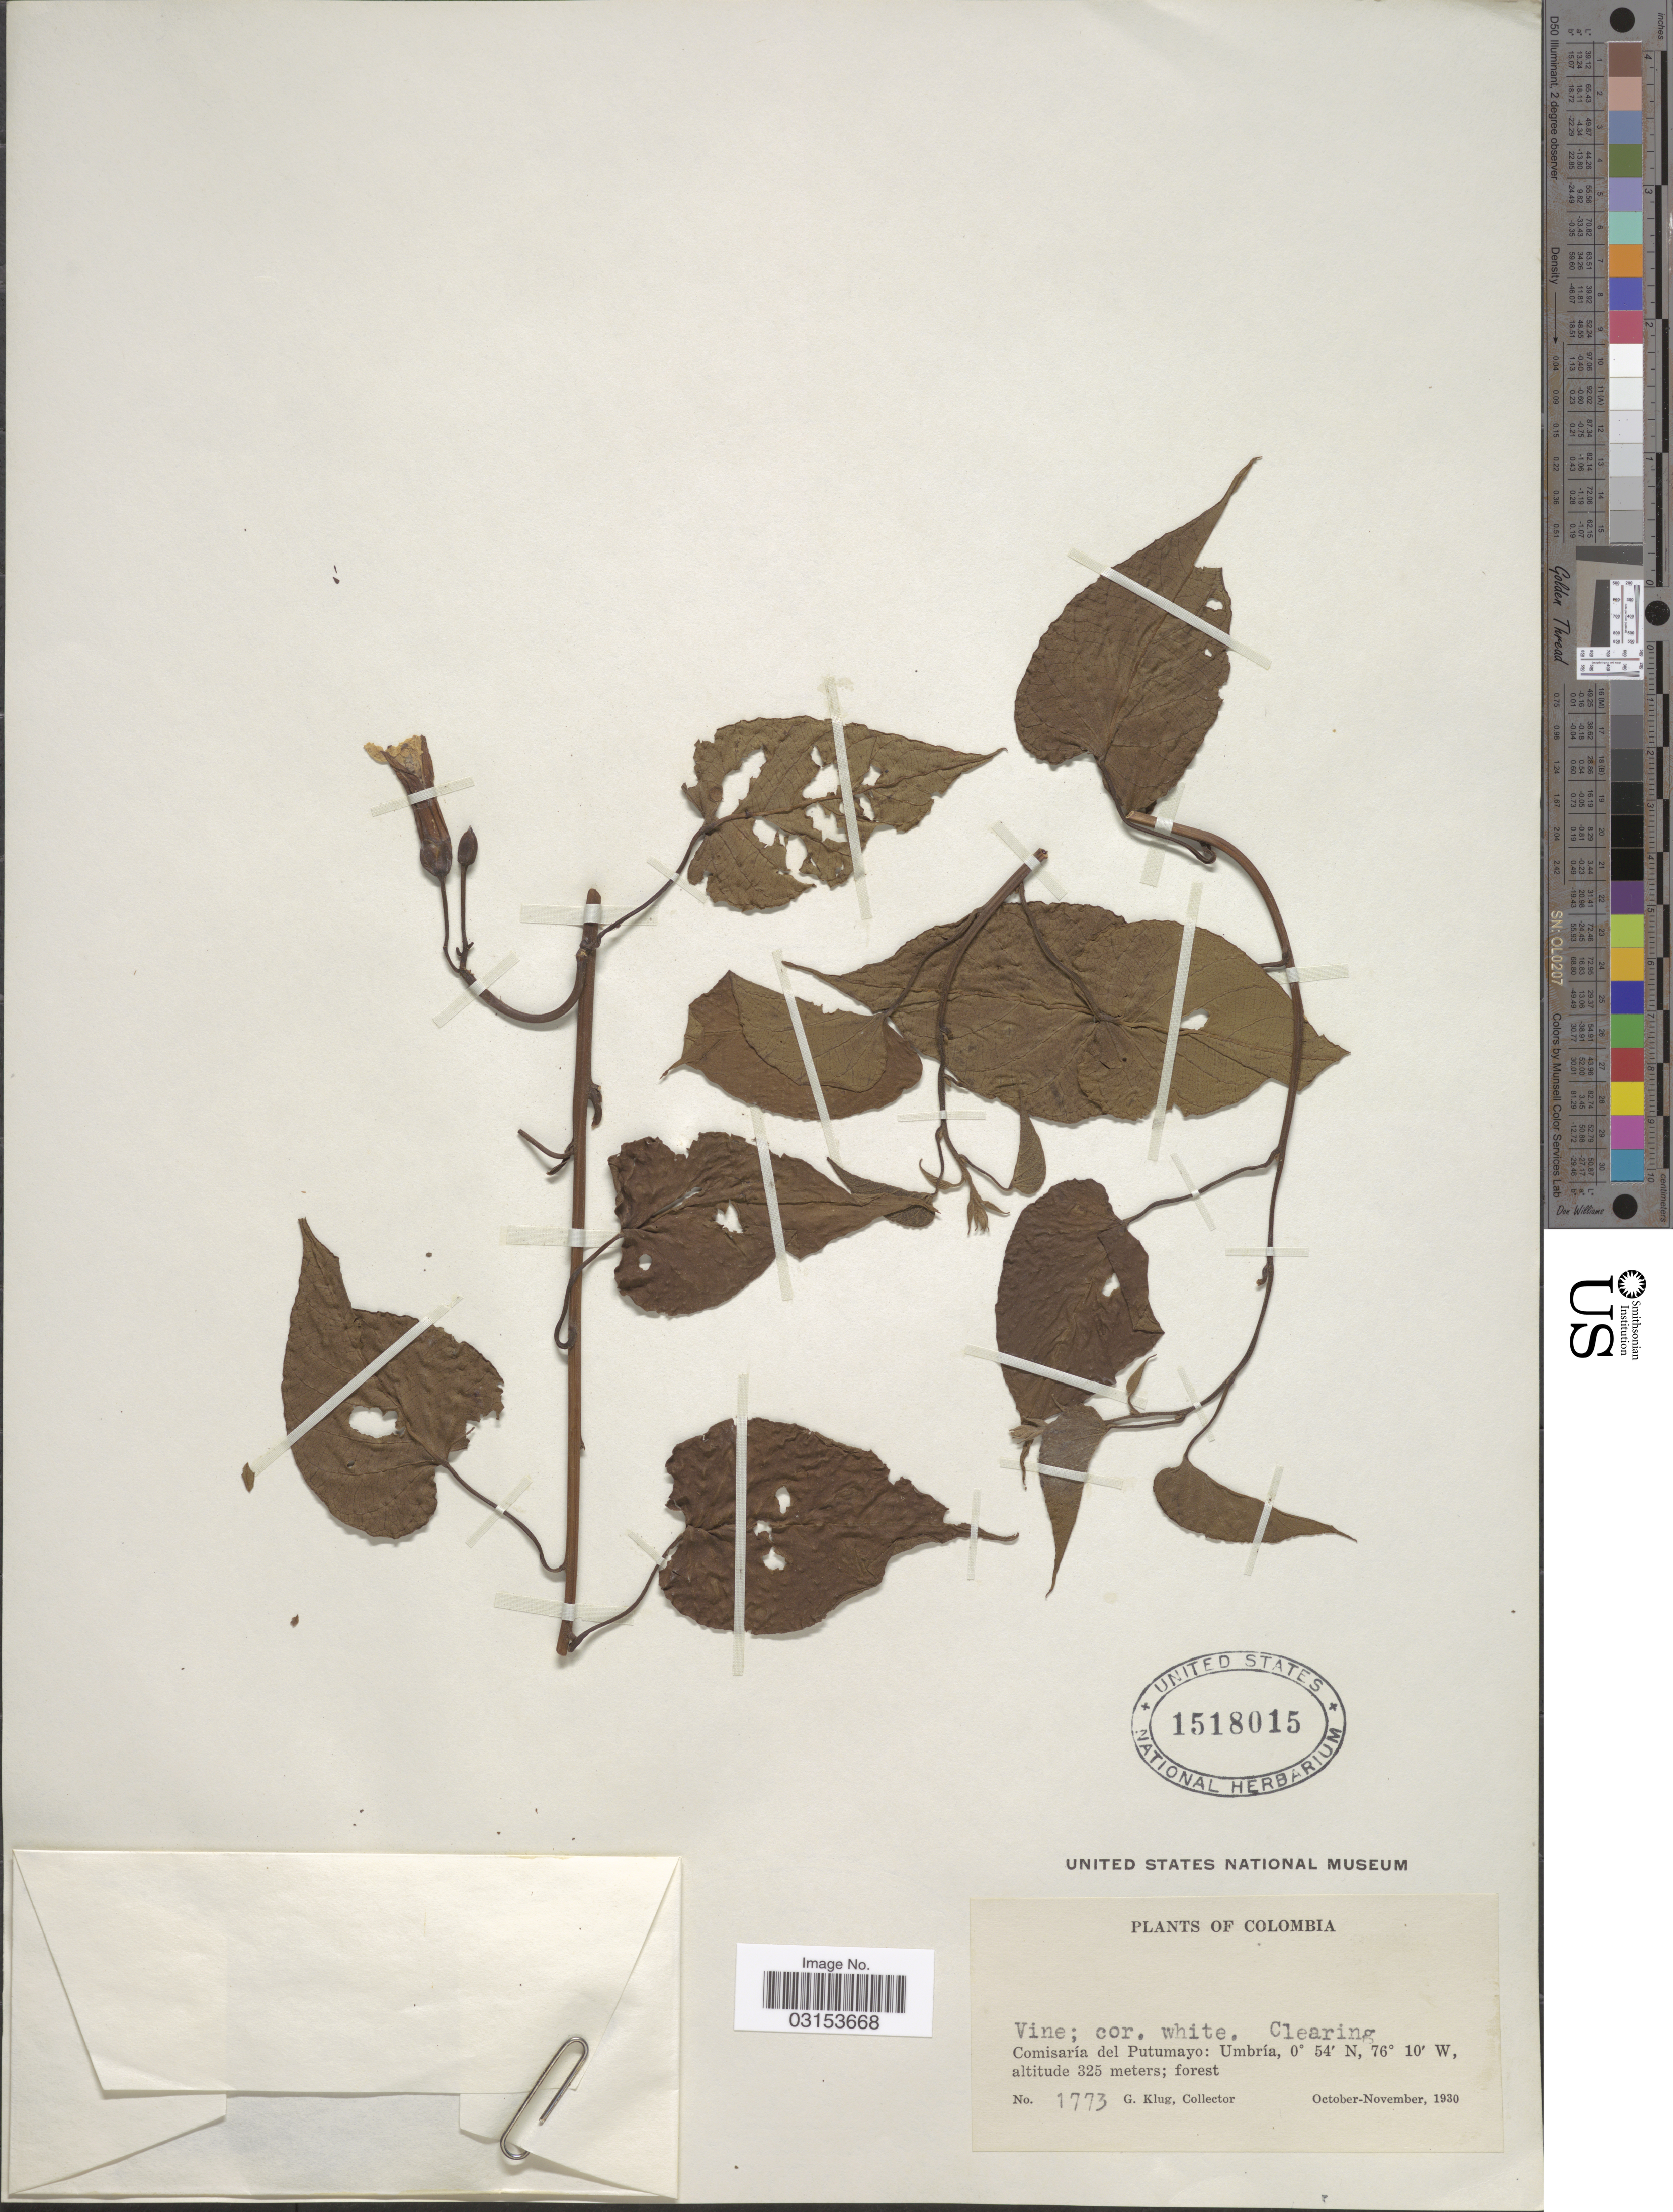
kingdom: Plantae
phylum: Tracheophyta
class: Magnoliopsida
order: Solanales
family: Convolvulaceae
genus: Ipomoea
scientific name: Ipomoea sp.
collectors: G. Klug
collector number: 1773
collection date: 1930-10/1930-11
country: Colombia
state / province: Putumayo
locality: Comisaría del Putumayo: Umbría.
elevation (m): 325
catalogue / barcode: US 1518015